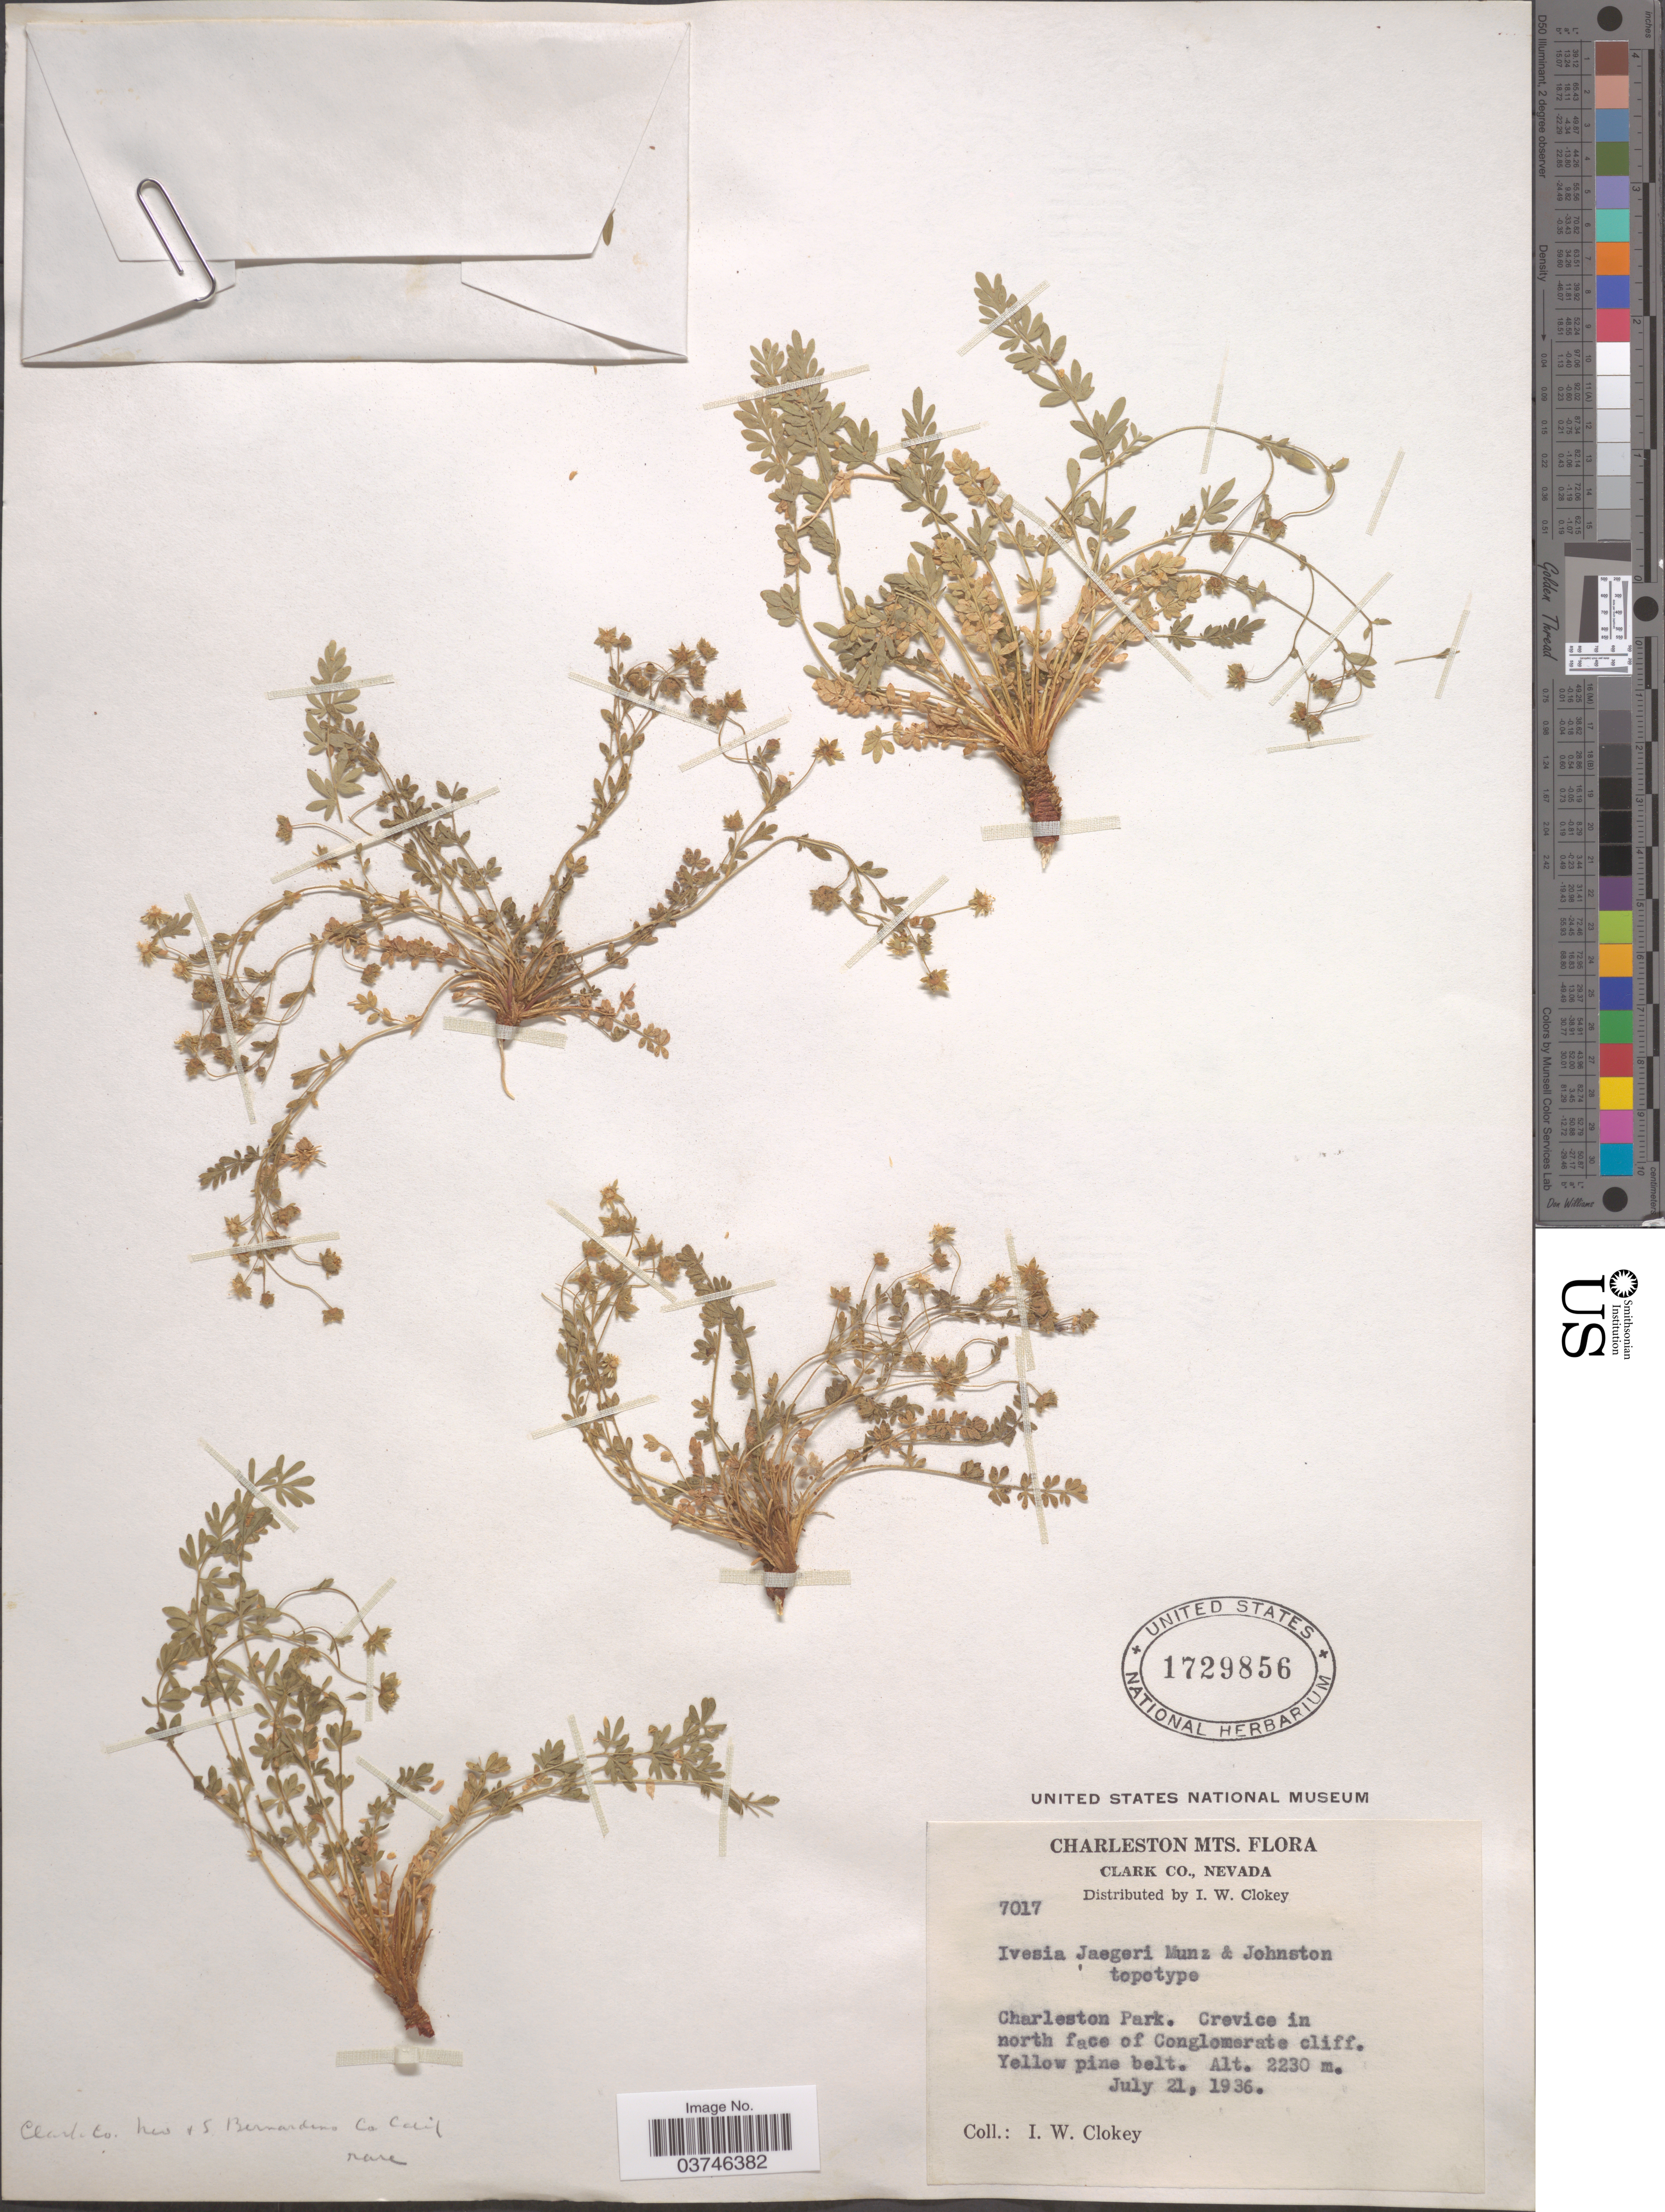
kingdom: Plantae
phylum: Tracheophyta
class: Magnoliopsida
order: Rosales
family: Rosaceae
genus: Potentilla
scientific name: Potentilla jaegeri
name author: (Munz & I.M. Johnst.) L.C. Wheeler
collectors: I. W. Clokey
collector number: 7017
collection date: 1936-07-21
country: United States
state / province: Nevada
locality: Charleston Mts. Clark Co. Charleston Park. Crevice in north face of Conglomerate cliff.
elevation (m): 2230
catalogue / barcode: US 1729856